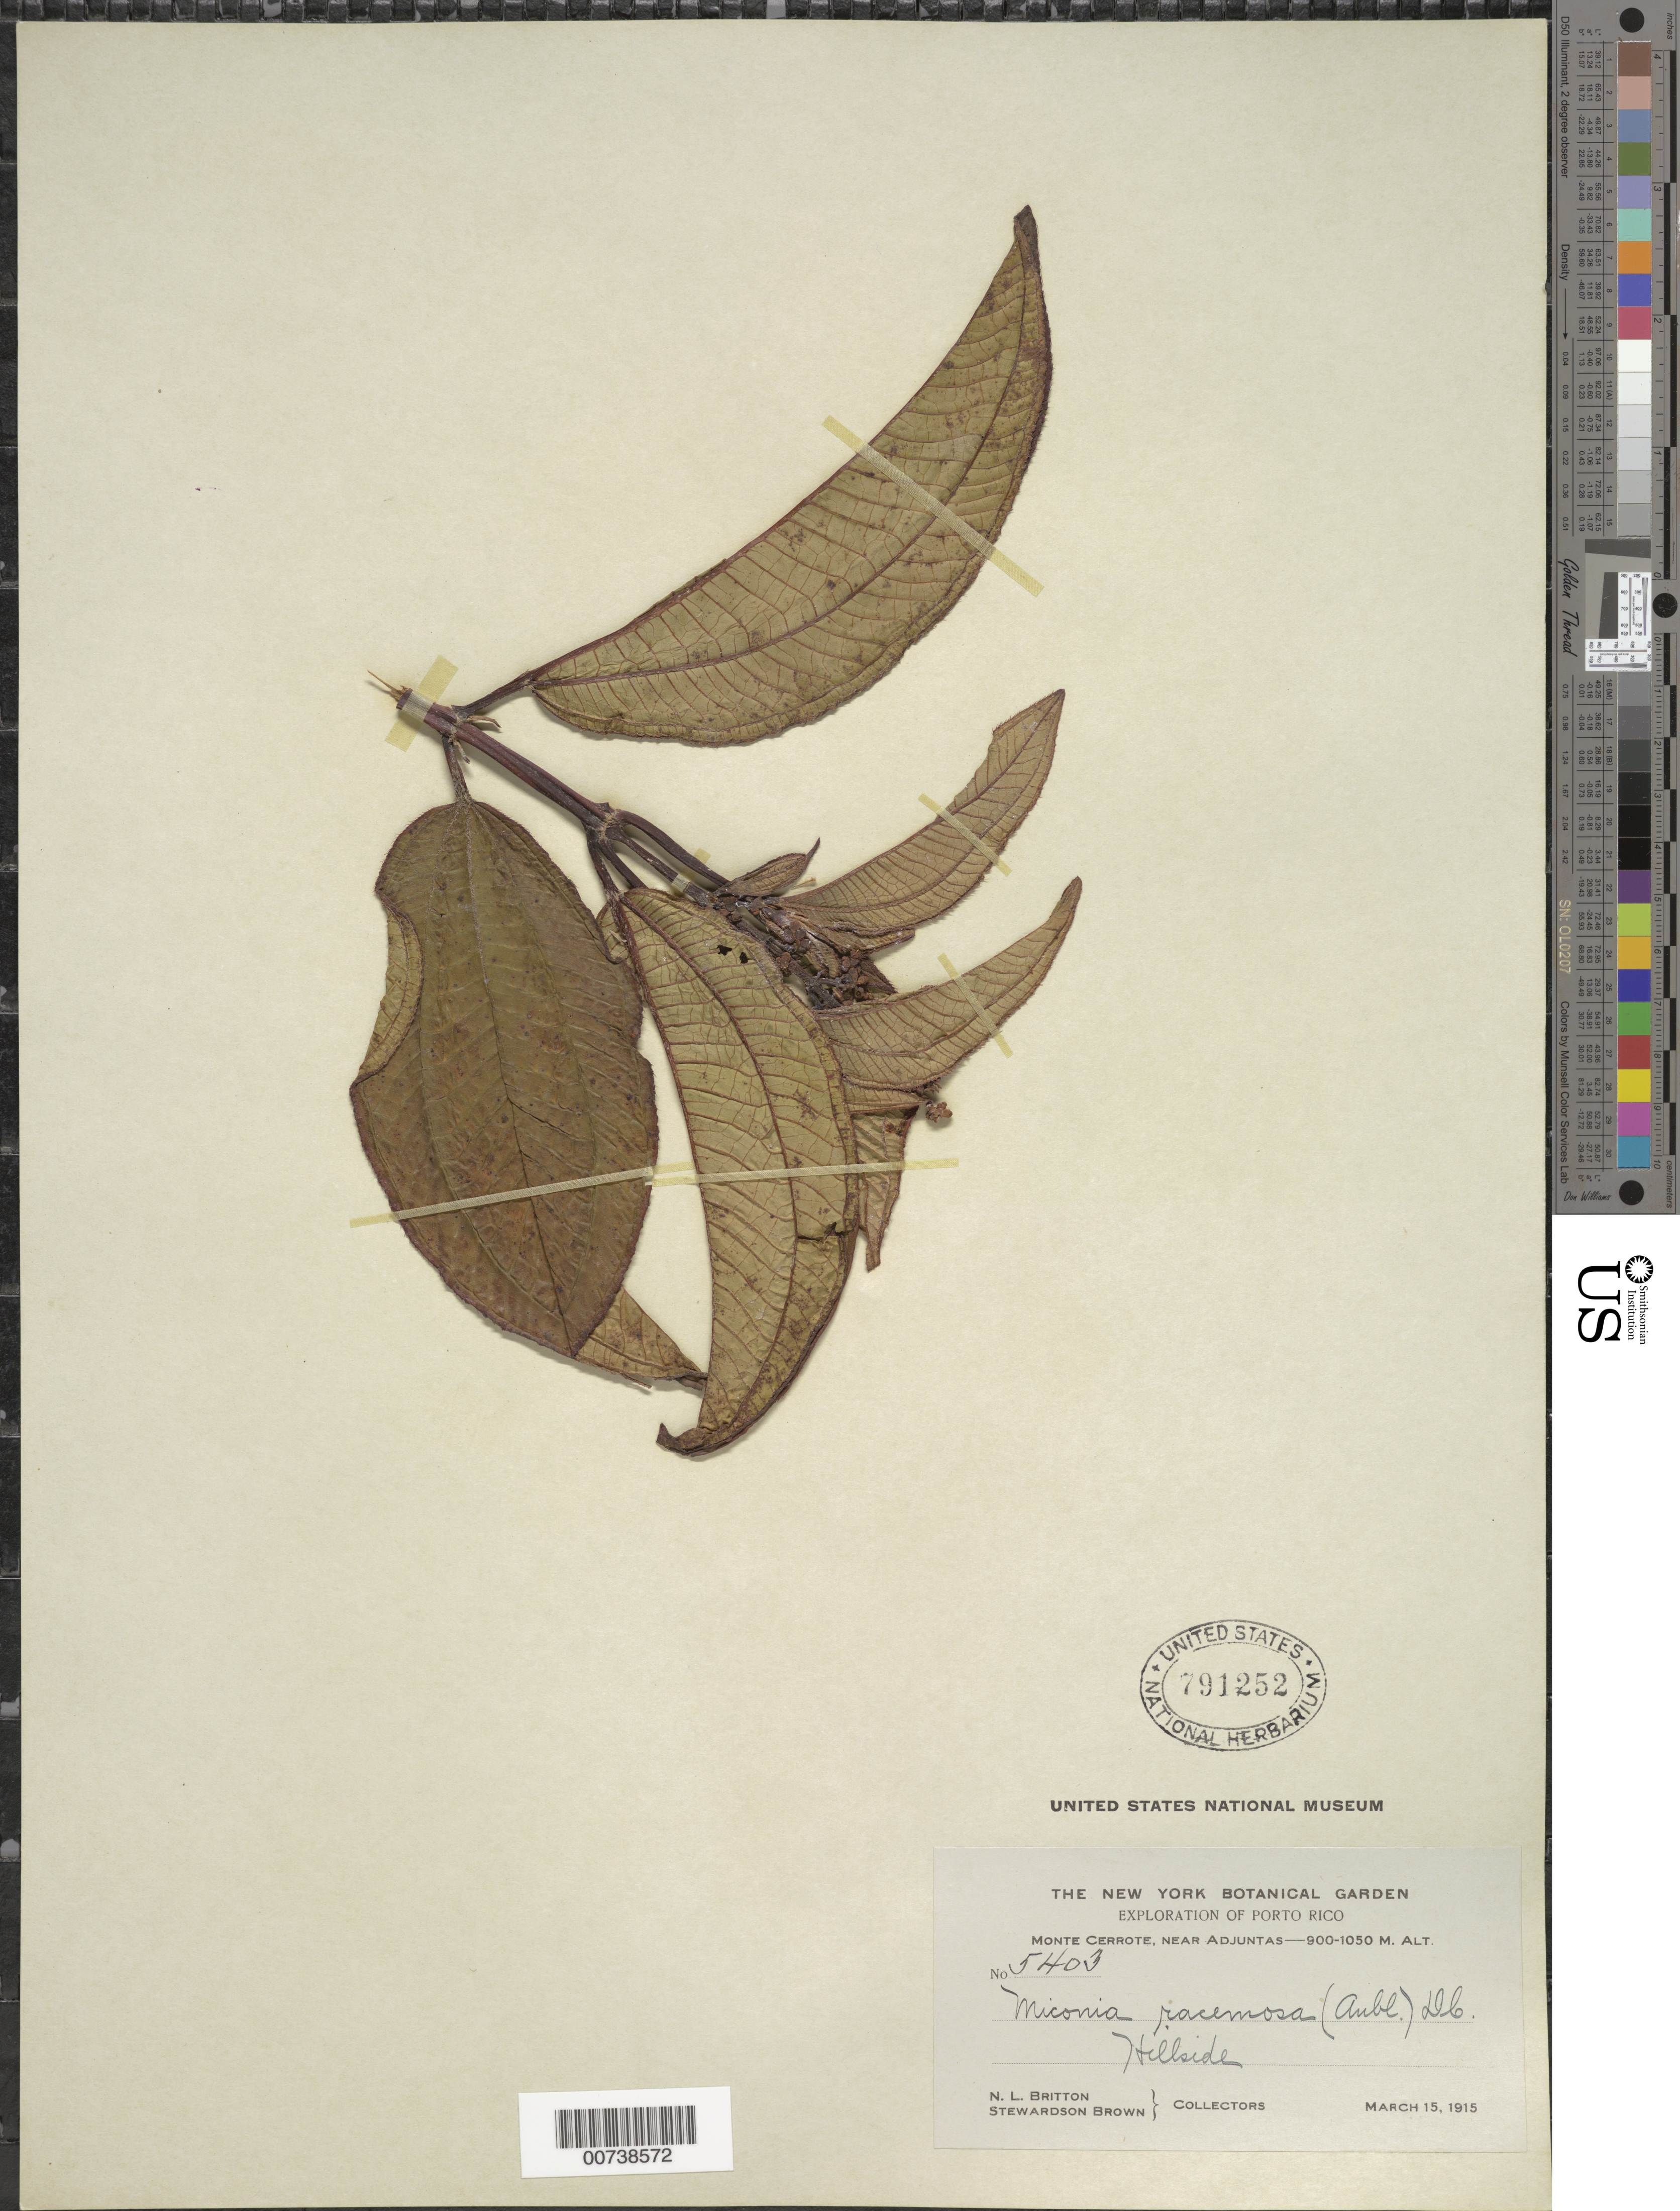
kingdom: Plantae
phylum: Tracheophyta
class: Magnoliopsida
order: Myrtales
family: Melastomataceae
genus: Miconia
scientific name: Miconia racemosa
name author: (Aubl.) DC.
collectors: N. Britton & S. Brown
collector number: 5403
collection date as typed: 15 Mar 1915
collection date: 1915-03-15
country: Puerto Rico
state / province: Adjuntas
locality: Monte Cerrote, near Adjuntas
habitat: Hillside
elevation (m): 900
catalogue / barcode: US 791252